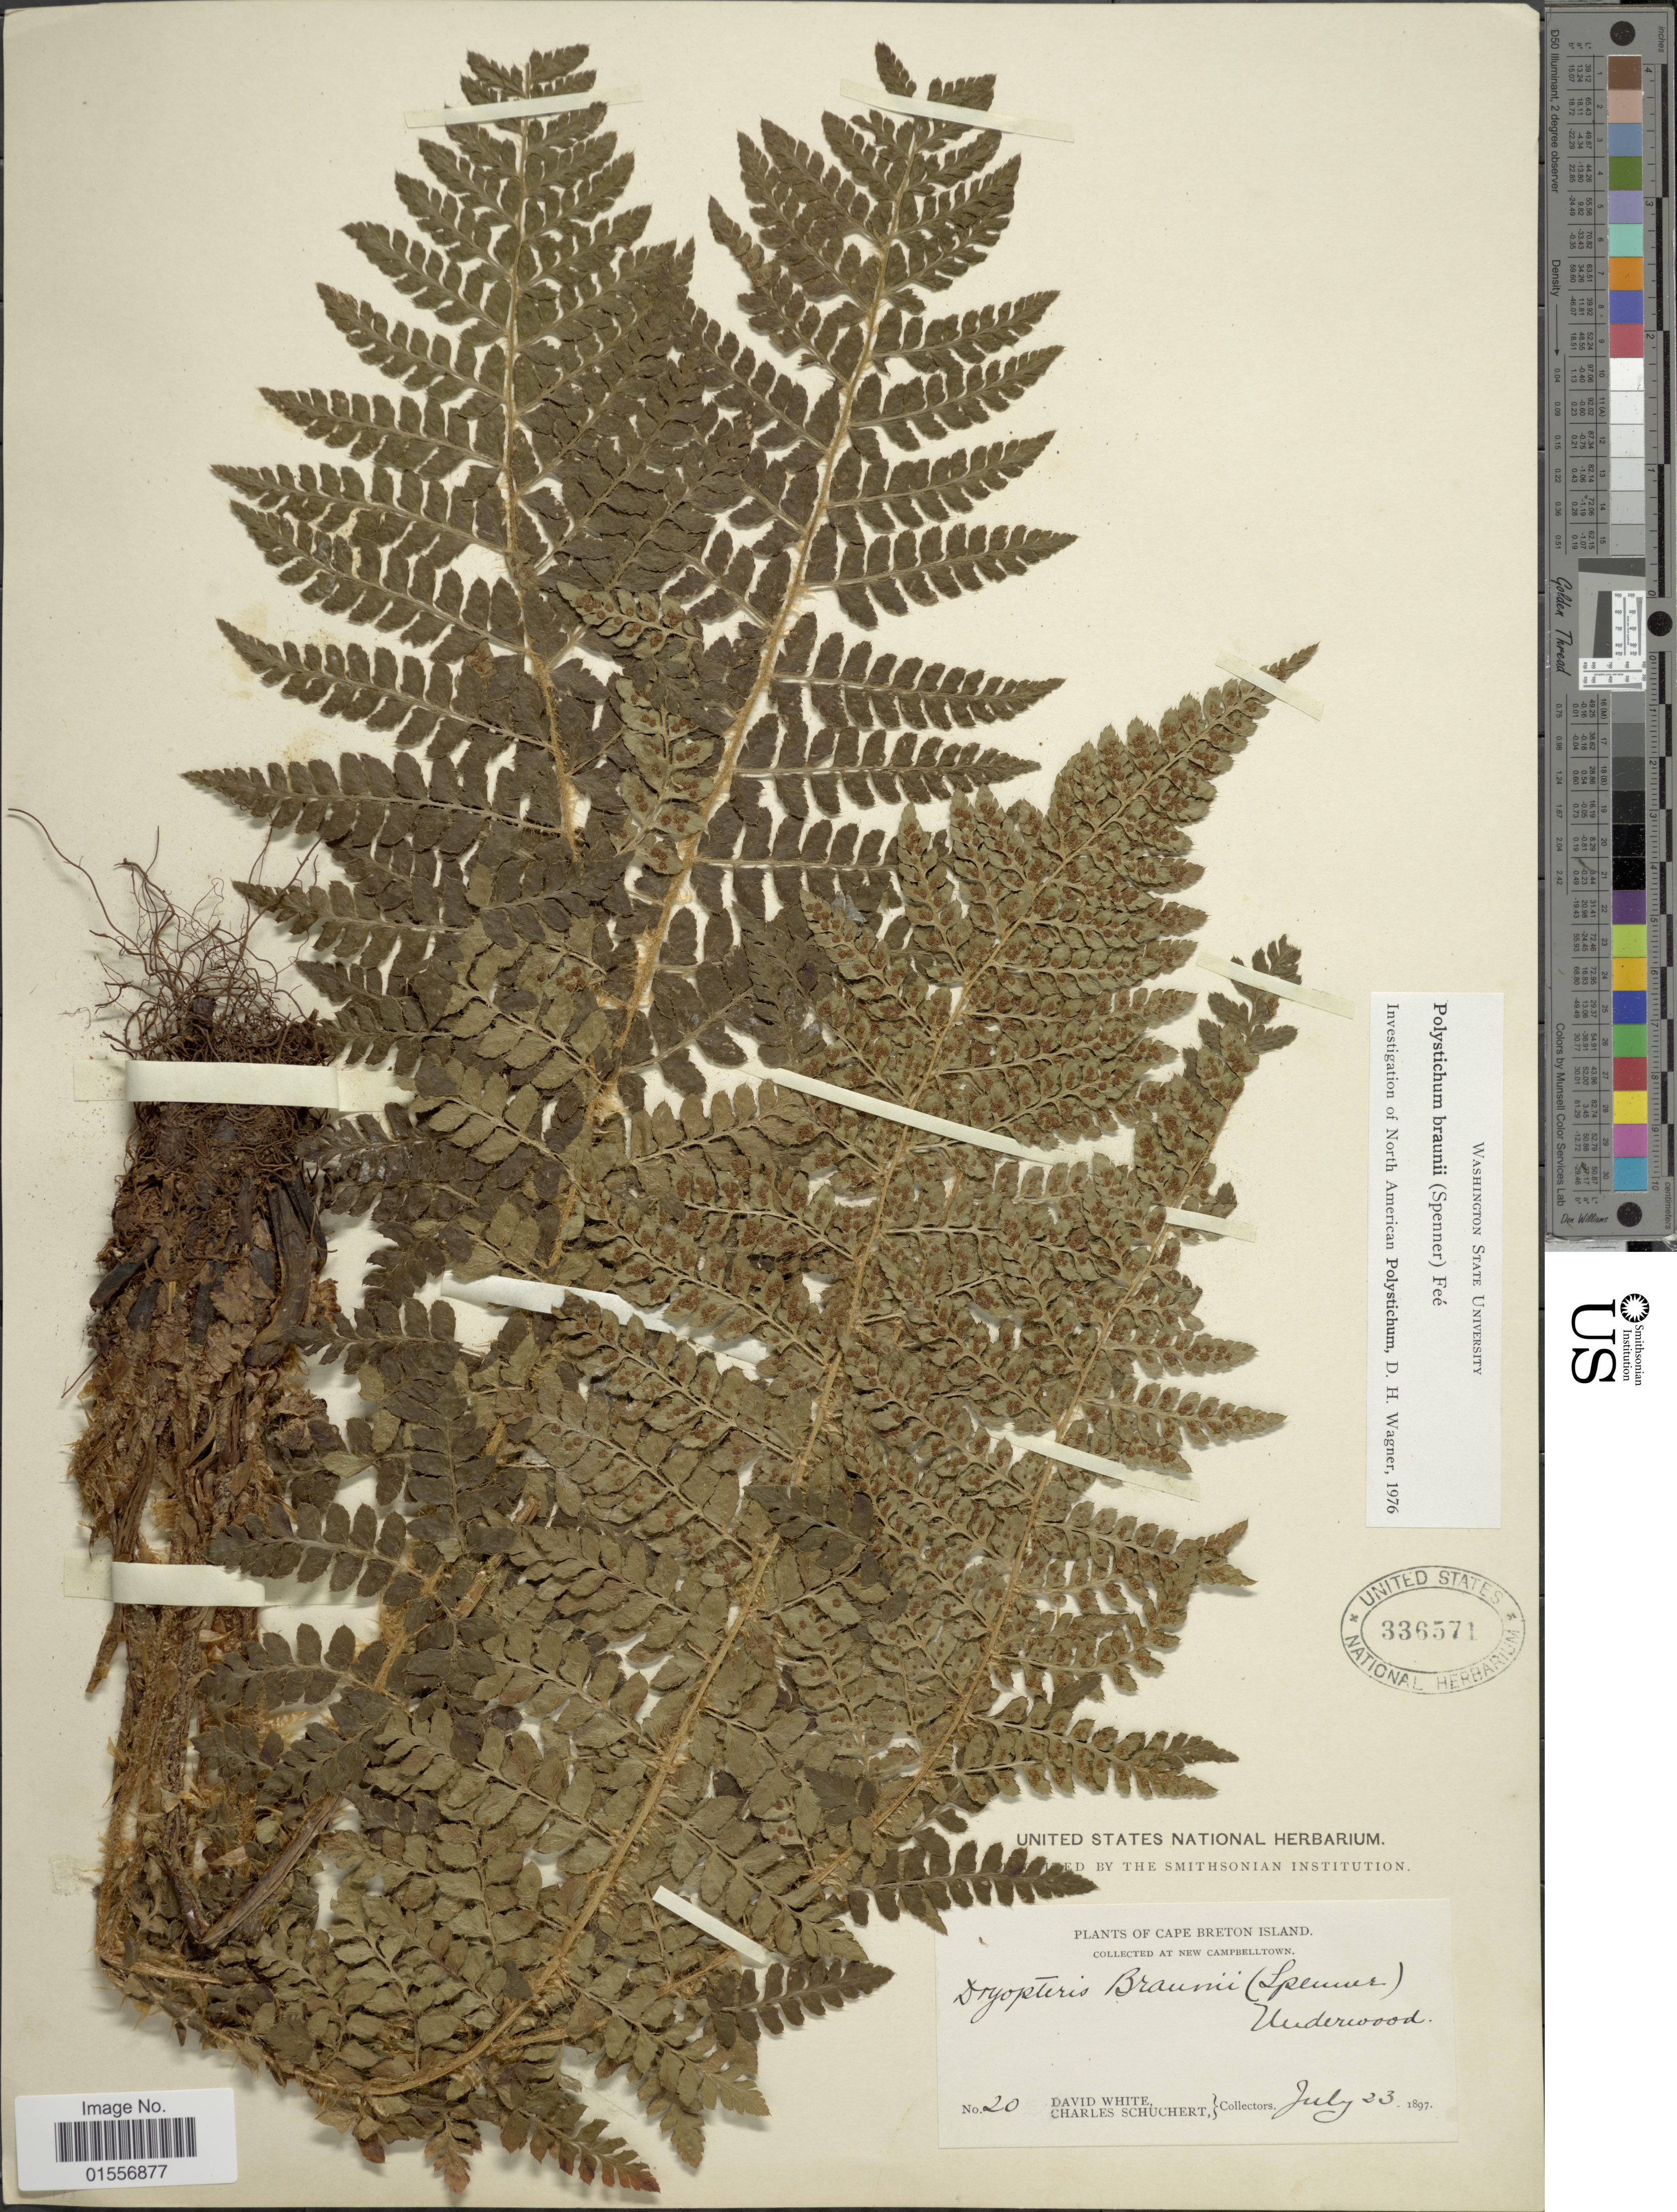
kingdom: Plantae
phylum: Tracheophyta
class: Polypodiopsida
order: Polypodiales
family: Dryopteridaceae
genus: Polystichum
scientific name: Polystichum braunii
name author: (Spenn.) Fée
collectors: D. White & C. Schuchert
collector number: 20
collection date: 1897-07-23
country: Canada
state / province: Nova Scotia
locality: Cape Breton Island, new Campbelltown.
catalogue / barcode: US 336571